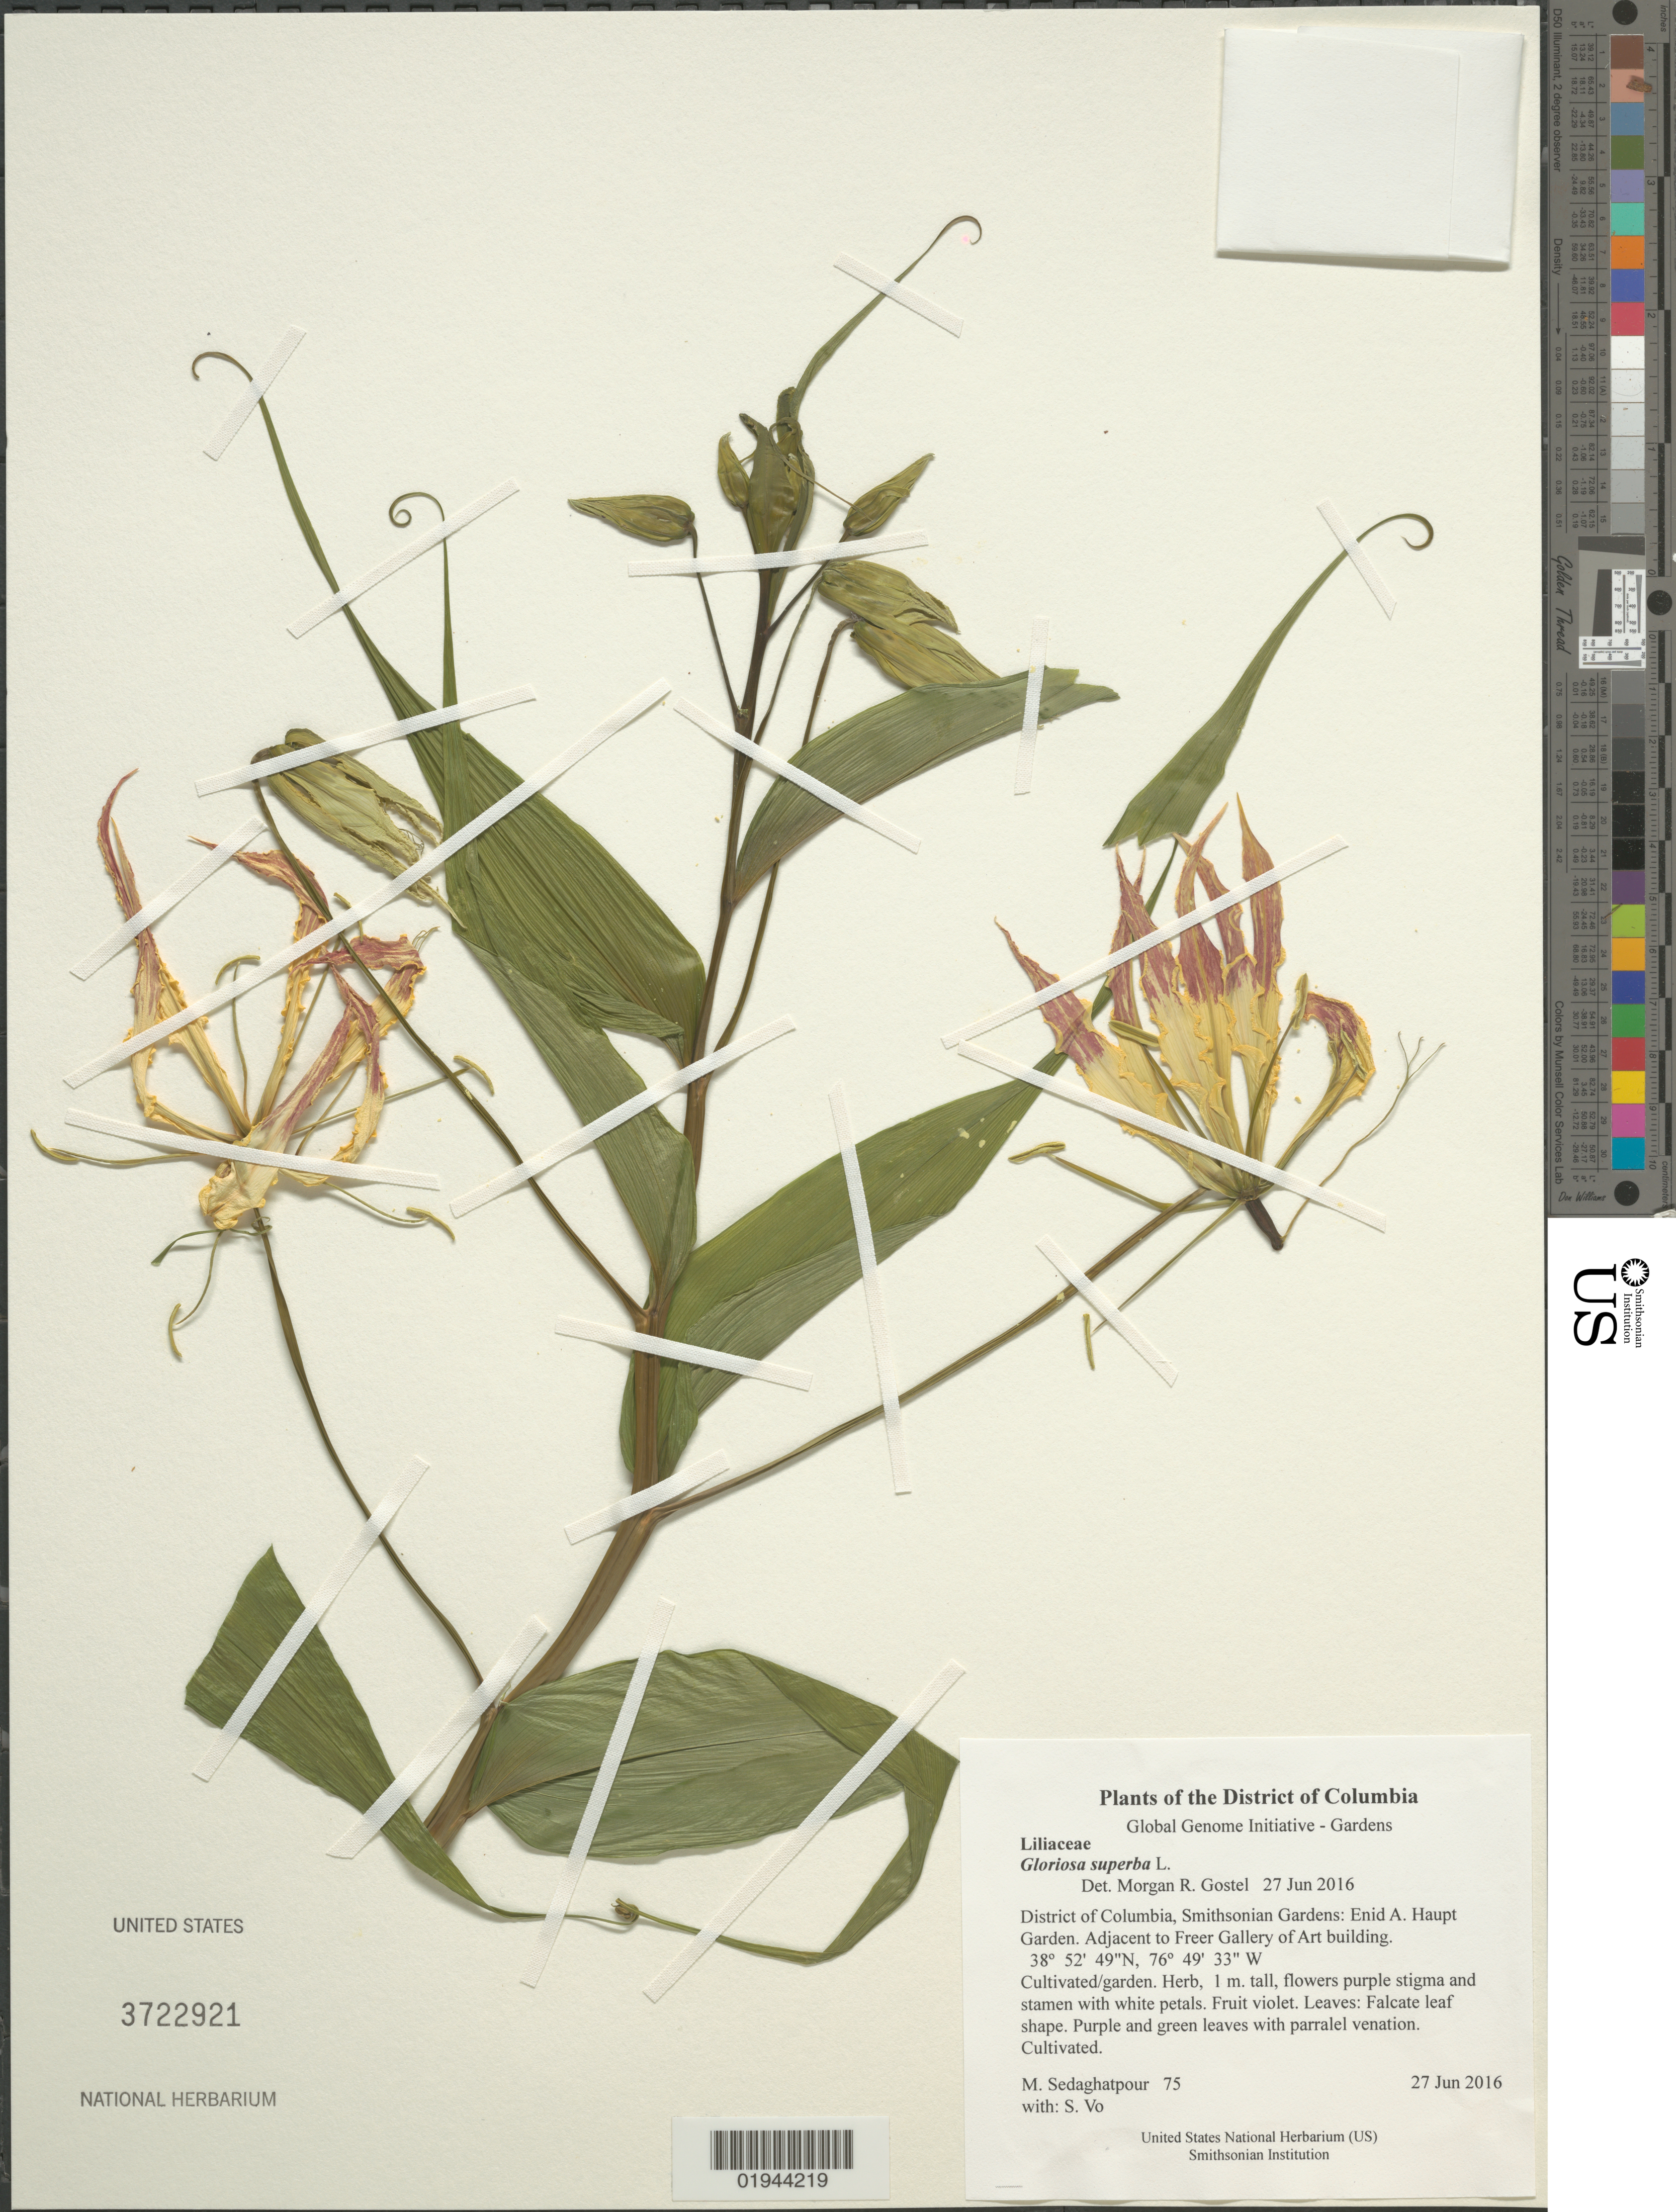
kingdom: Plantae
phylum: Tracheophyta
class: Liliopsida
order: Liliales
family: Colchicaceae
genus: Gloriosa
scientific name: Gloriosa superba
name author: L.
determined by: Gostel, Morgan R., (BRIT), Botanical Research Institute of Texas (UNITED STATES)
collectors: M. Sedaghatpour & S. Vo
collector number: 75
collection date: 2016-06-27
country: United States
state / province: District of Columbia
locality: Smithsonian Gardens: Enid A. Haupt Garden. Adjacent to Freer Gallery of Art building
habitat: Cultivated/garden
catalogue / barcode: US 3722921